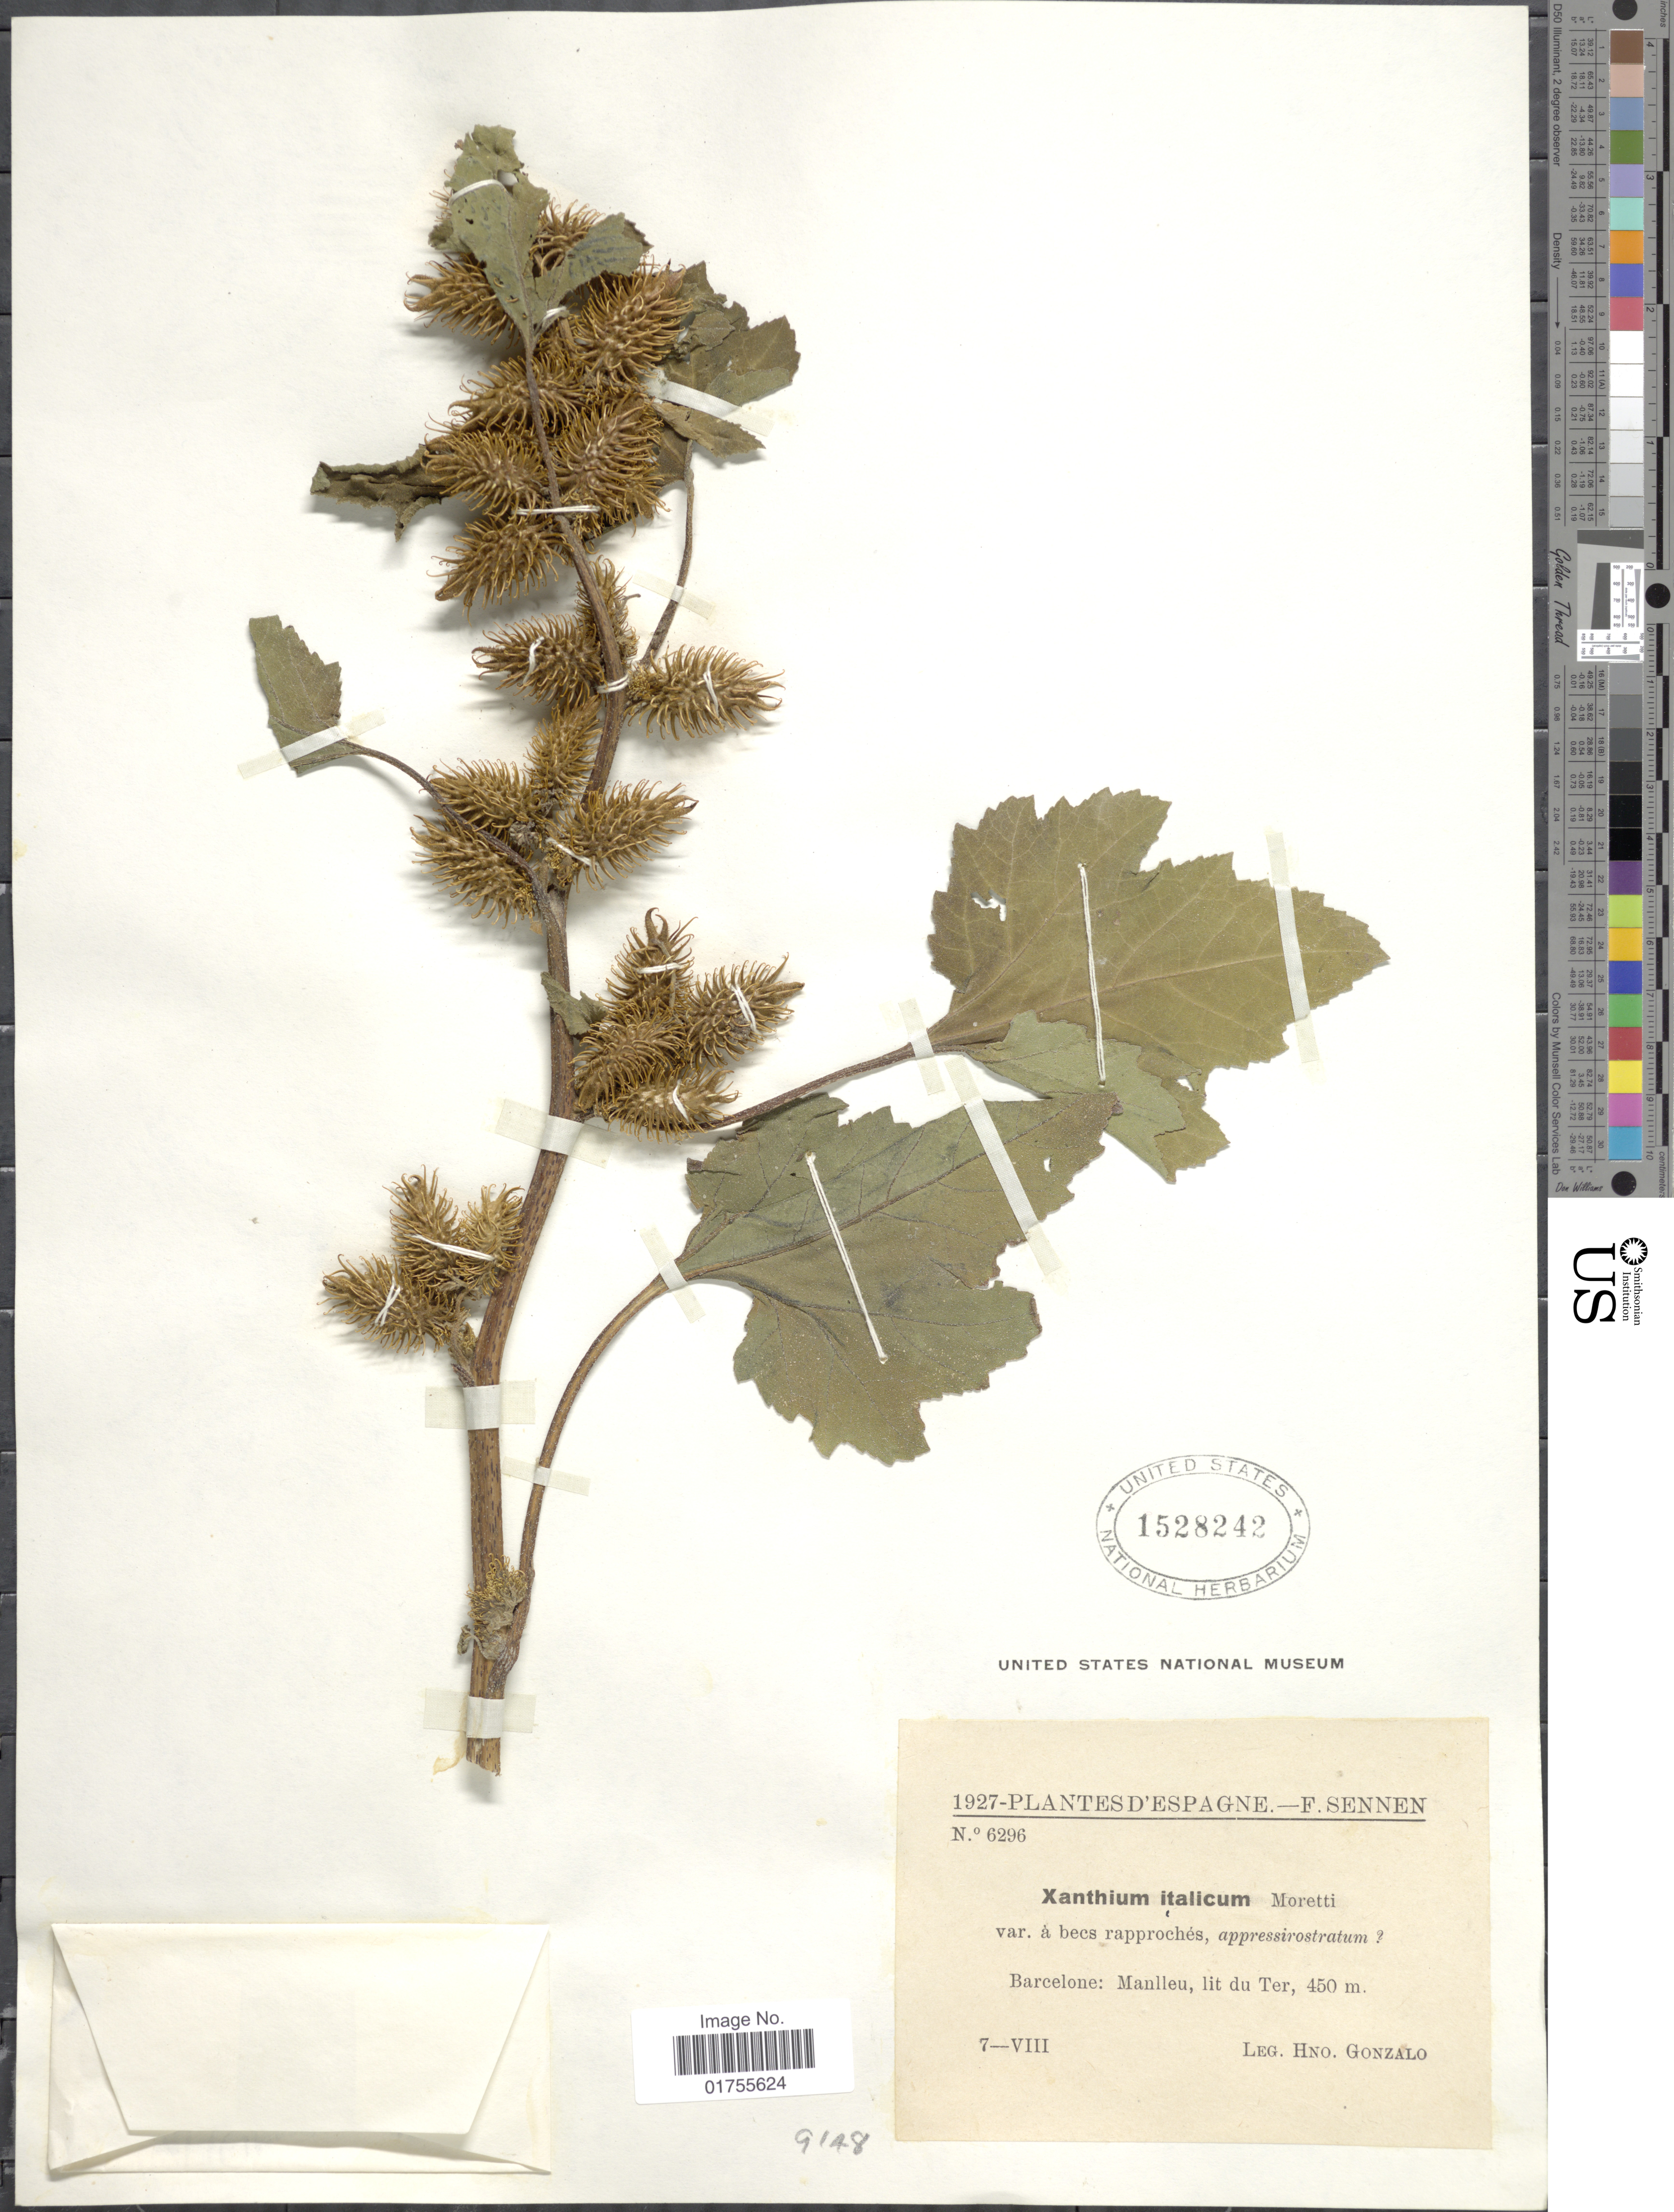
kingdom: Plantae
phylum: Tracheophyta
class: Magnoliopsida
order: Asterales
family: Asteraceae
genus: Xanthium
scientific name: Xanthium italicum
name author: Moretti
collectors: H. Gonzalo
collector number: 6296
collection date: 1927-08-07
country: Spain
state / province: Catalunya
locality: Barcelone: Manlleu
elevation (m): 450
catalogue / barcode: US 1528242